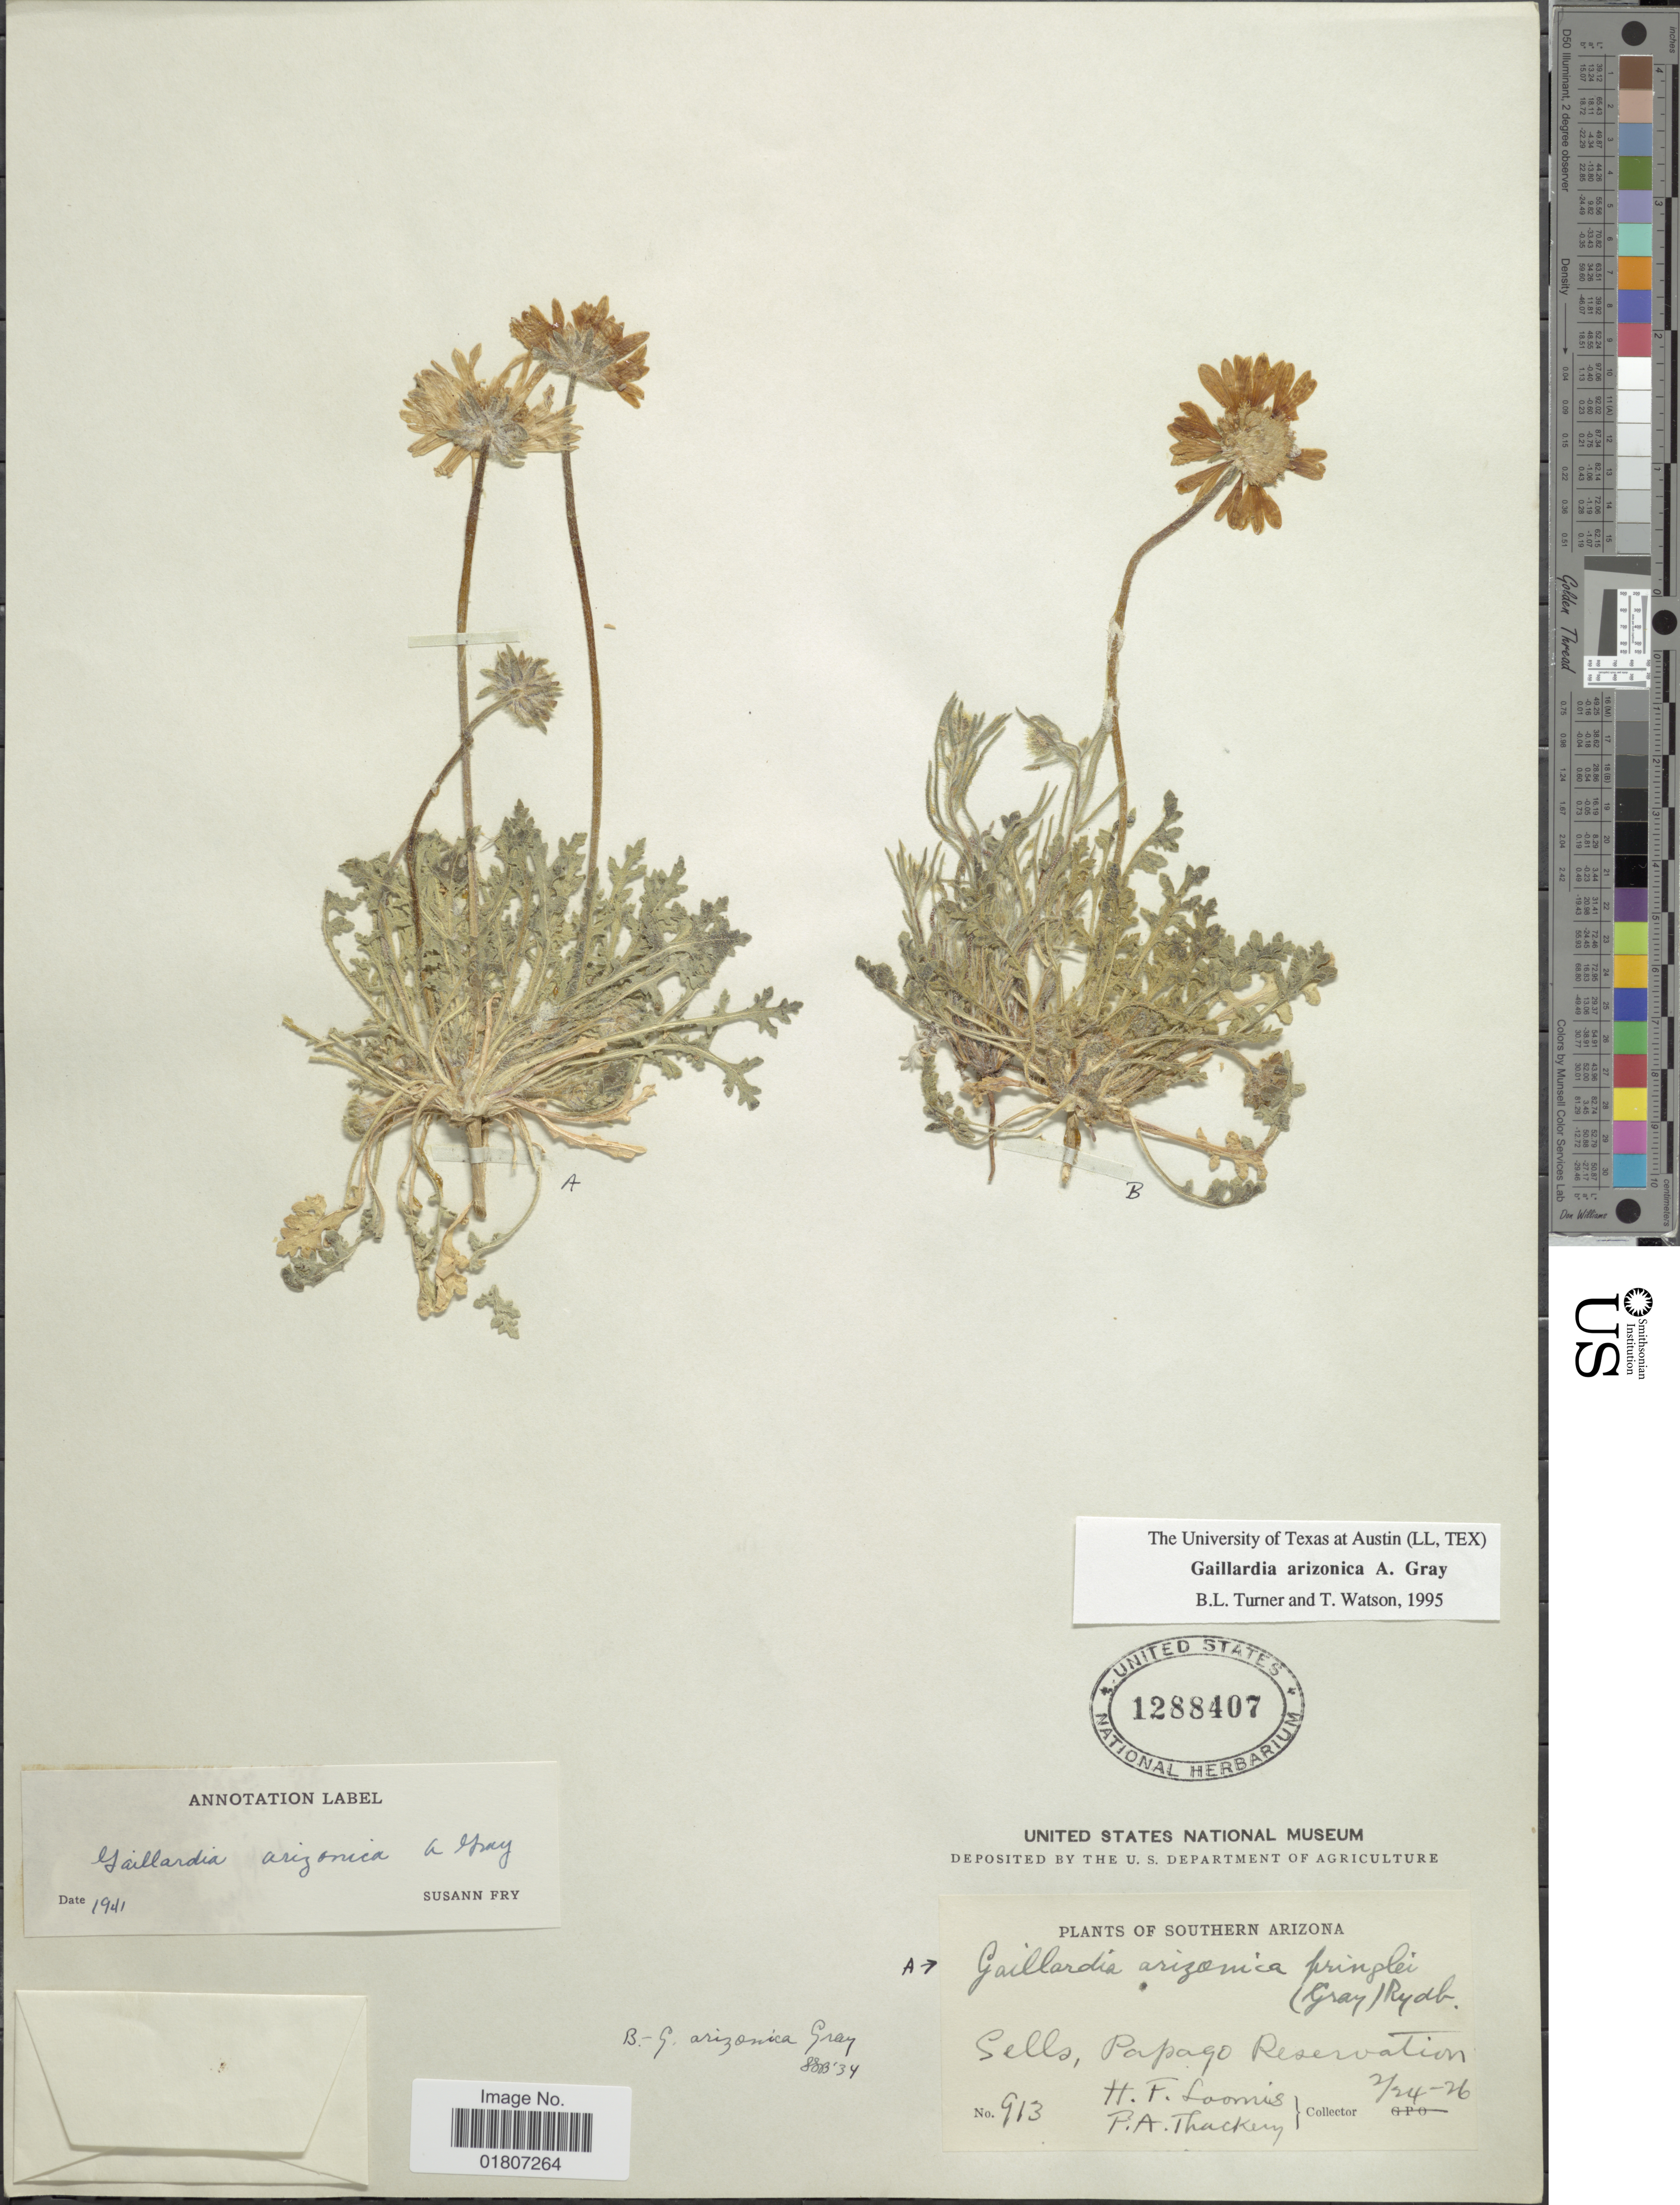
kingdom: Plantae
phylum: Tracheophyta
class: Magnoliopsida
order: Asterales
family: Asteraceae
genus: Gaillardia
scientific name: Gaillardia arizonica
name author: A. Gray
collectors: H. F. Loomis & F. Thackery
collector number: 913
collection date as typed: Transcribed d/m/y: 24/2/26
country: United States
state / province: Arizona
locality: Southern Arizona. Sells, Papago Reservation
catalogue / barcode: US 1288407